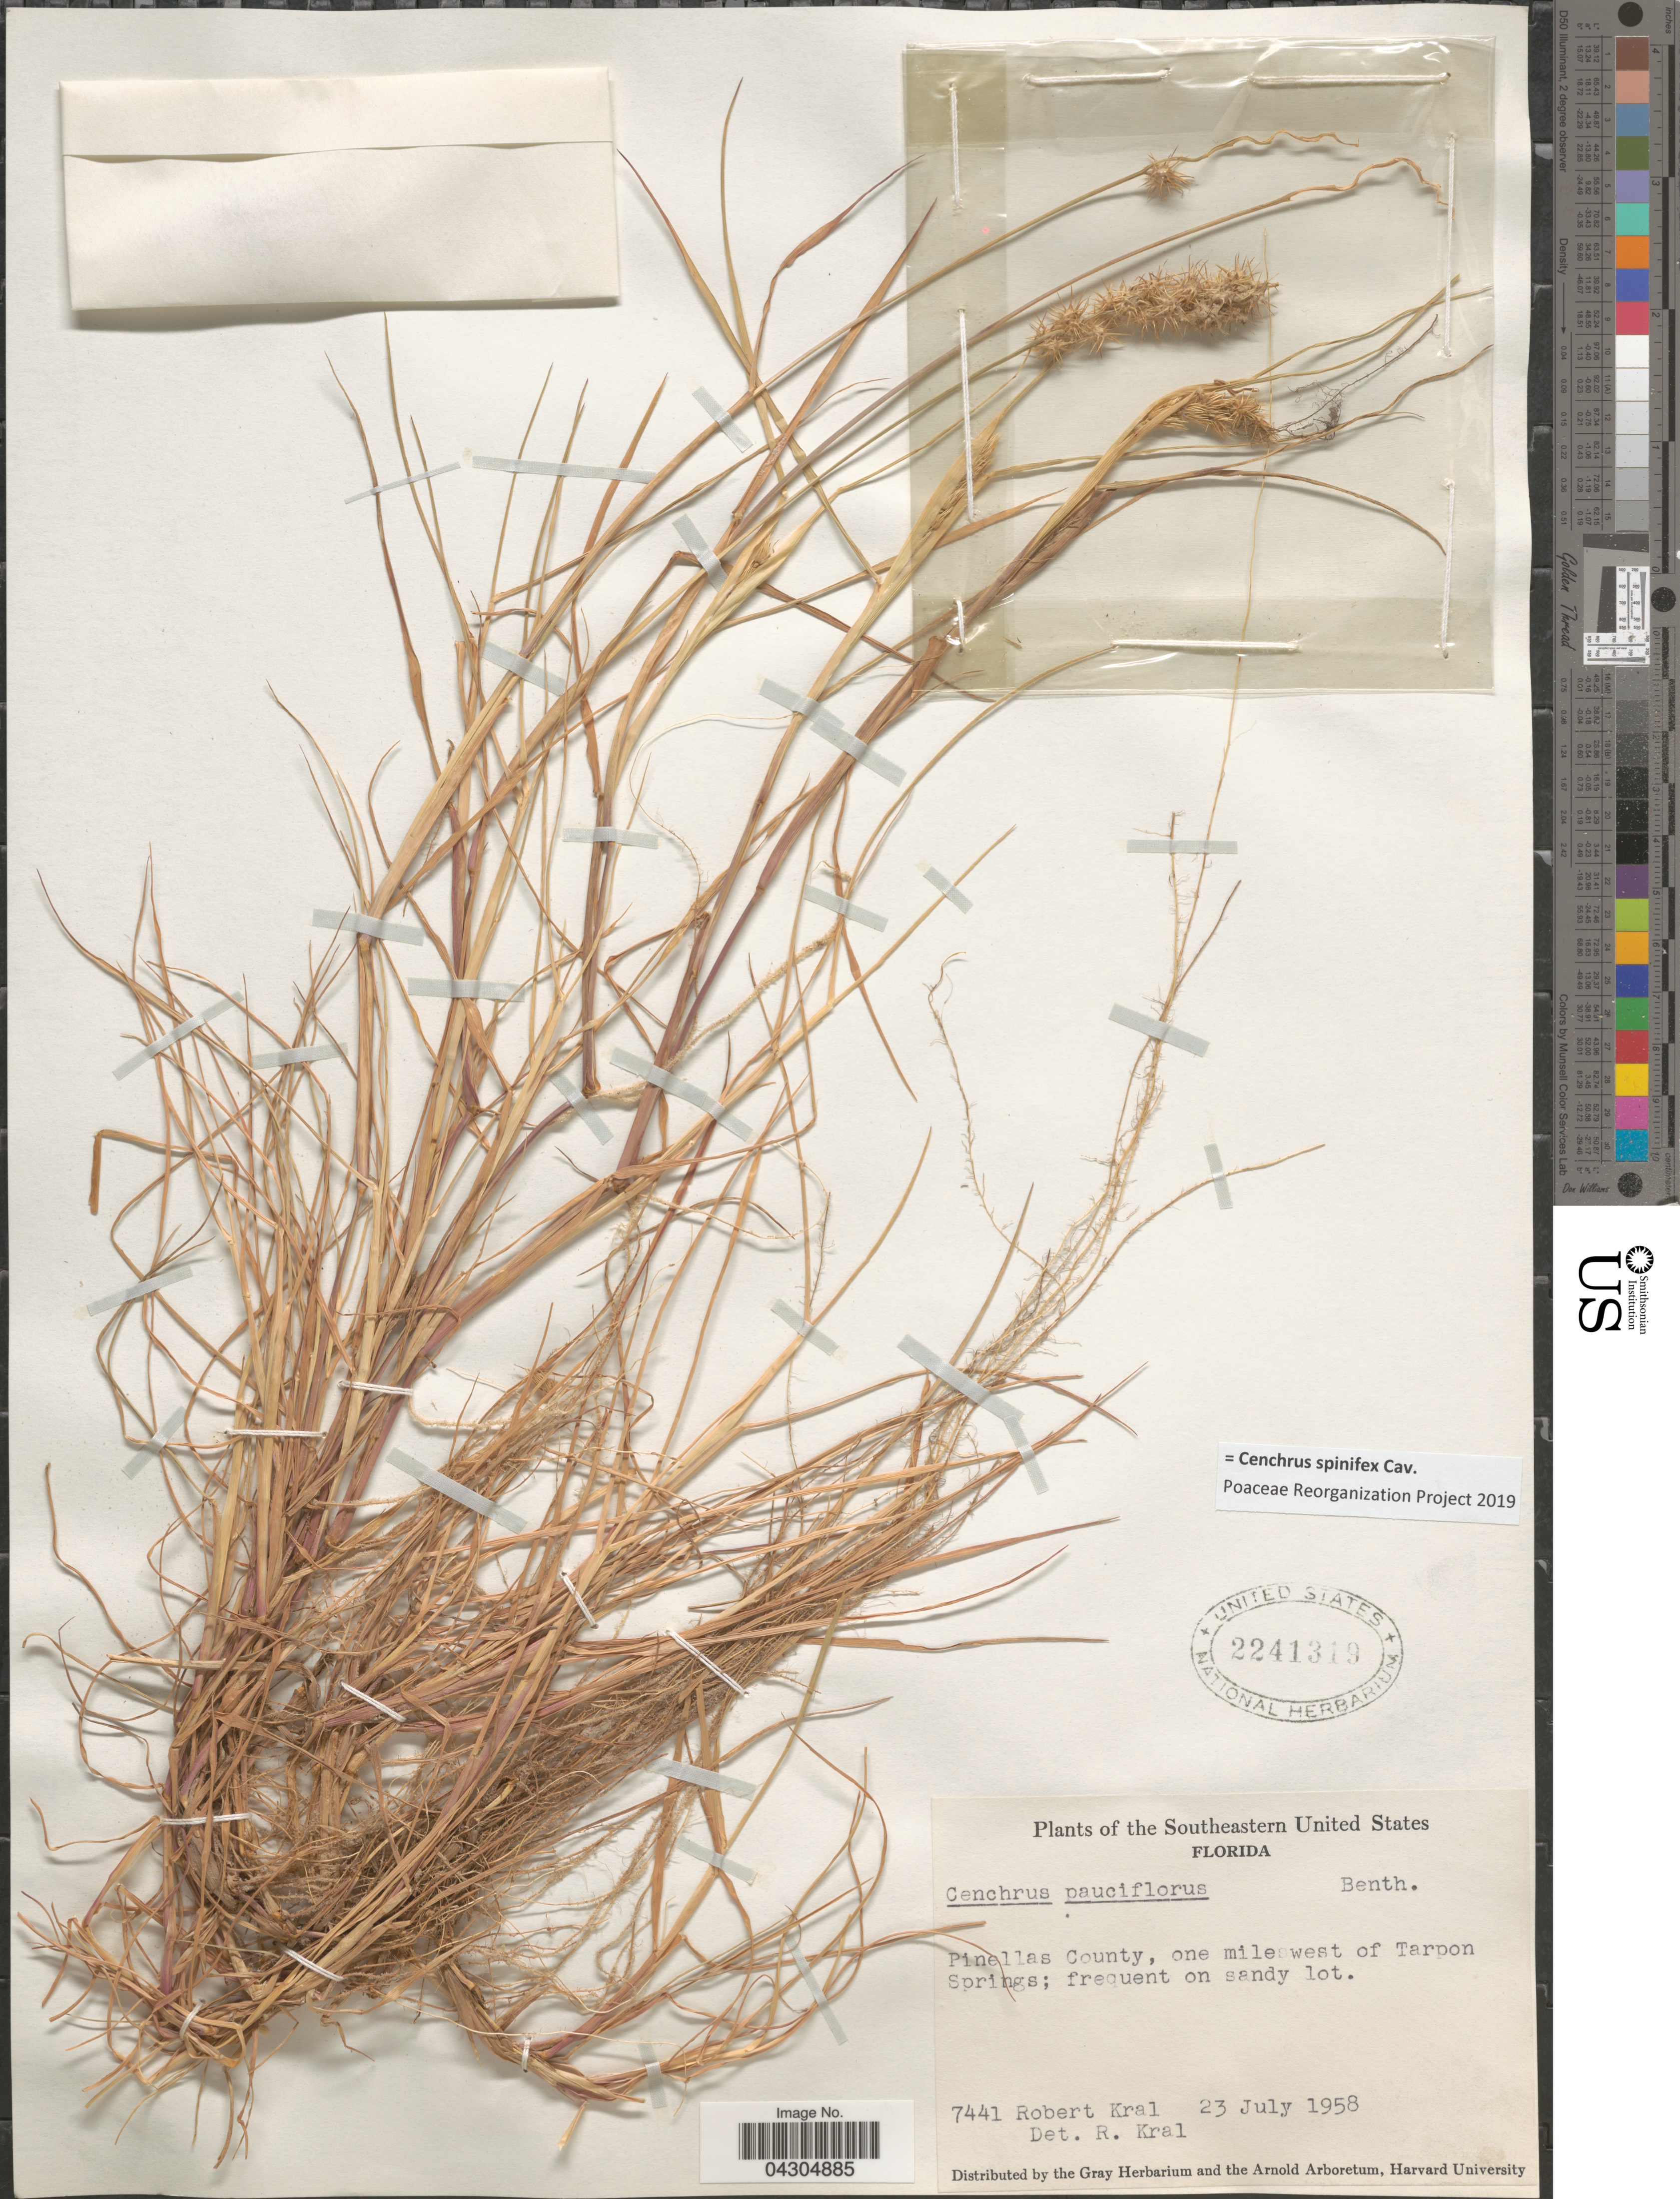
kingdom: Plantae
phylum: Tracheophyta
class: Liliopsida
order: Poales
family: Poaceae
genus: Cenchrus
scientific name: Cenchrus spinifex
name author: Cav.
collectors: R. Kral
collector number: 7441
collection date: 1958-07-23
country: United States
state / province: Florida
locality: The Southeastern United States. Pinellas County, one mile west of Tarpon Springs.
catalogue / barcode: US 2241319